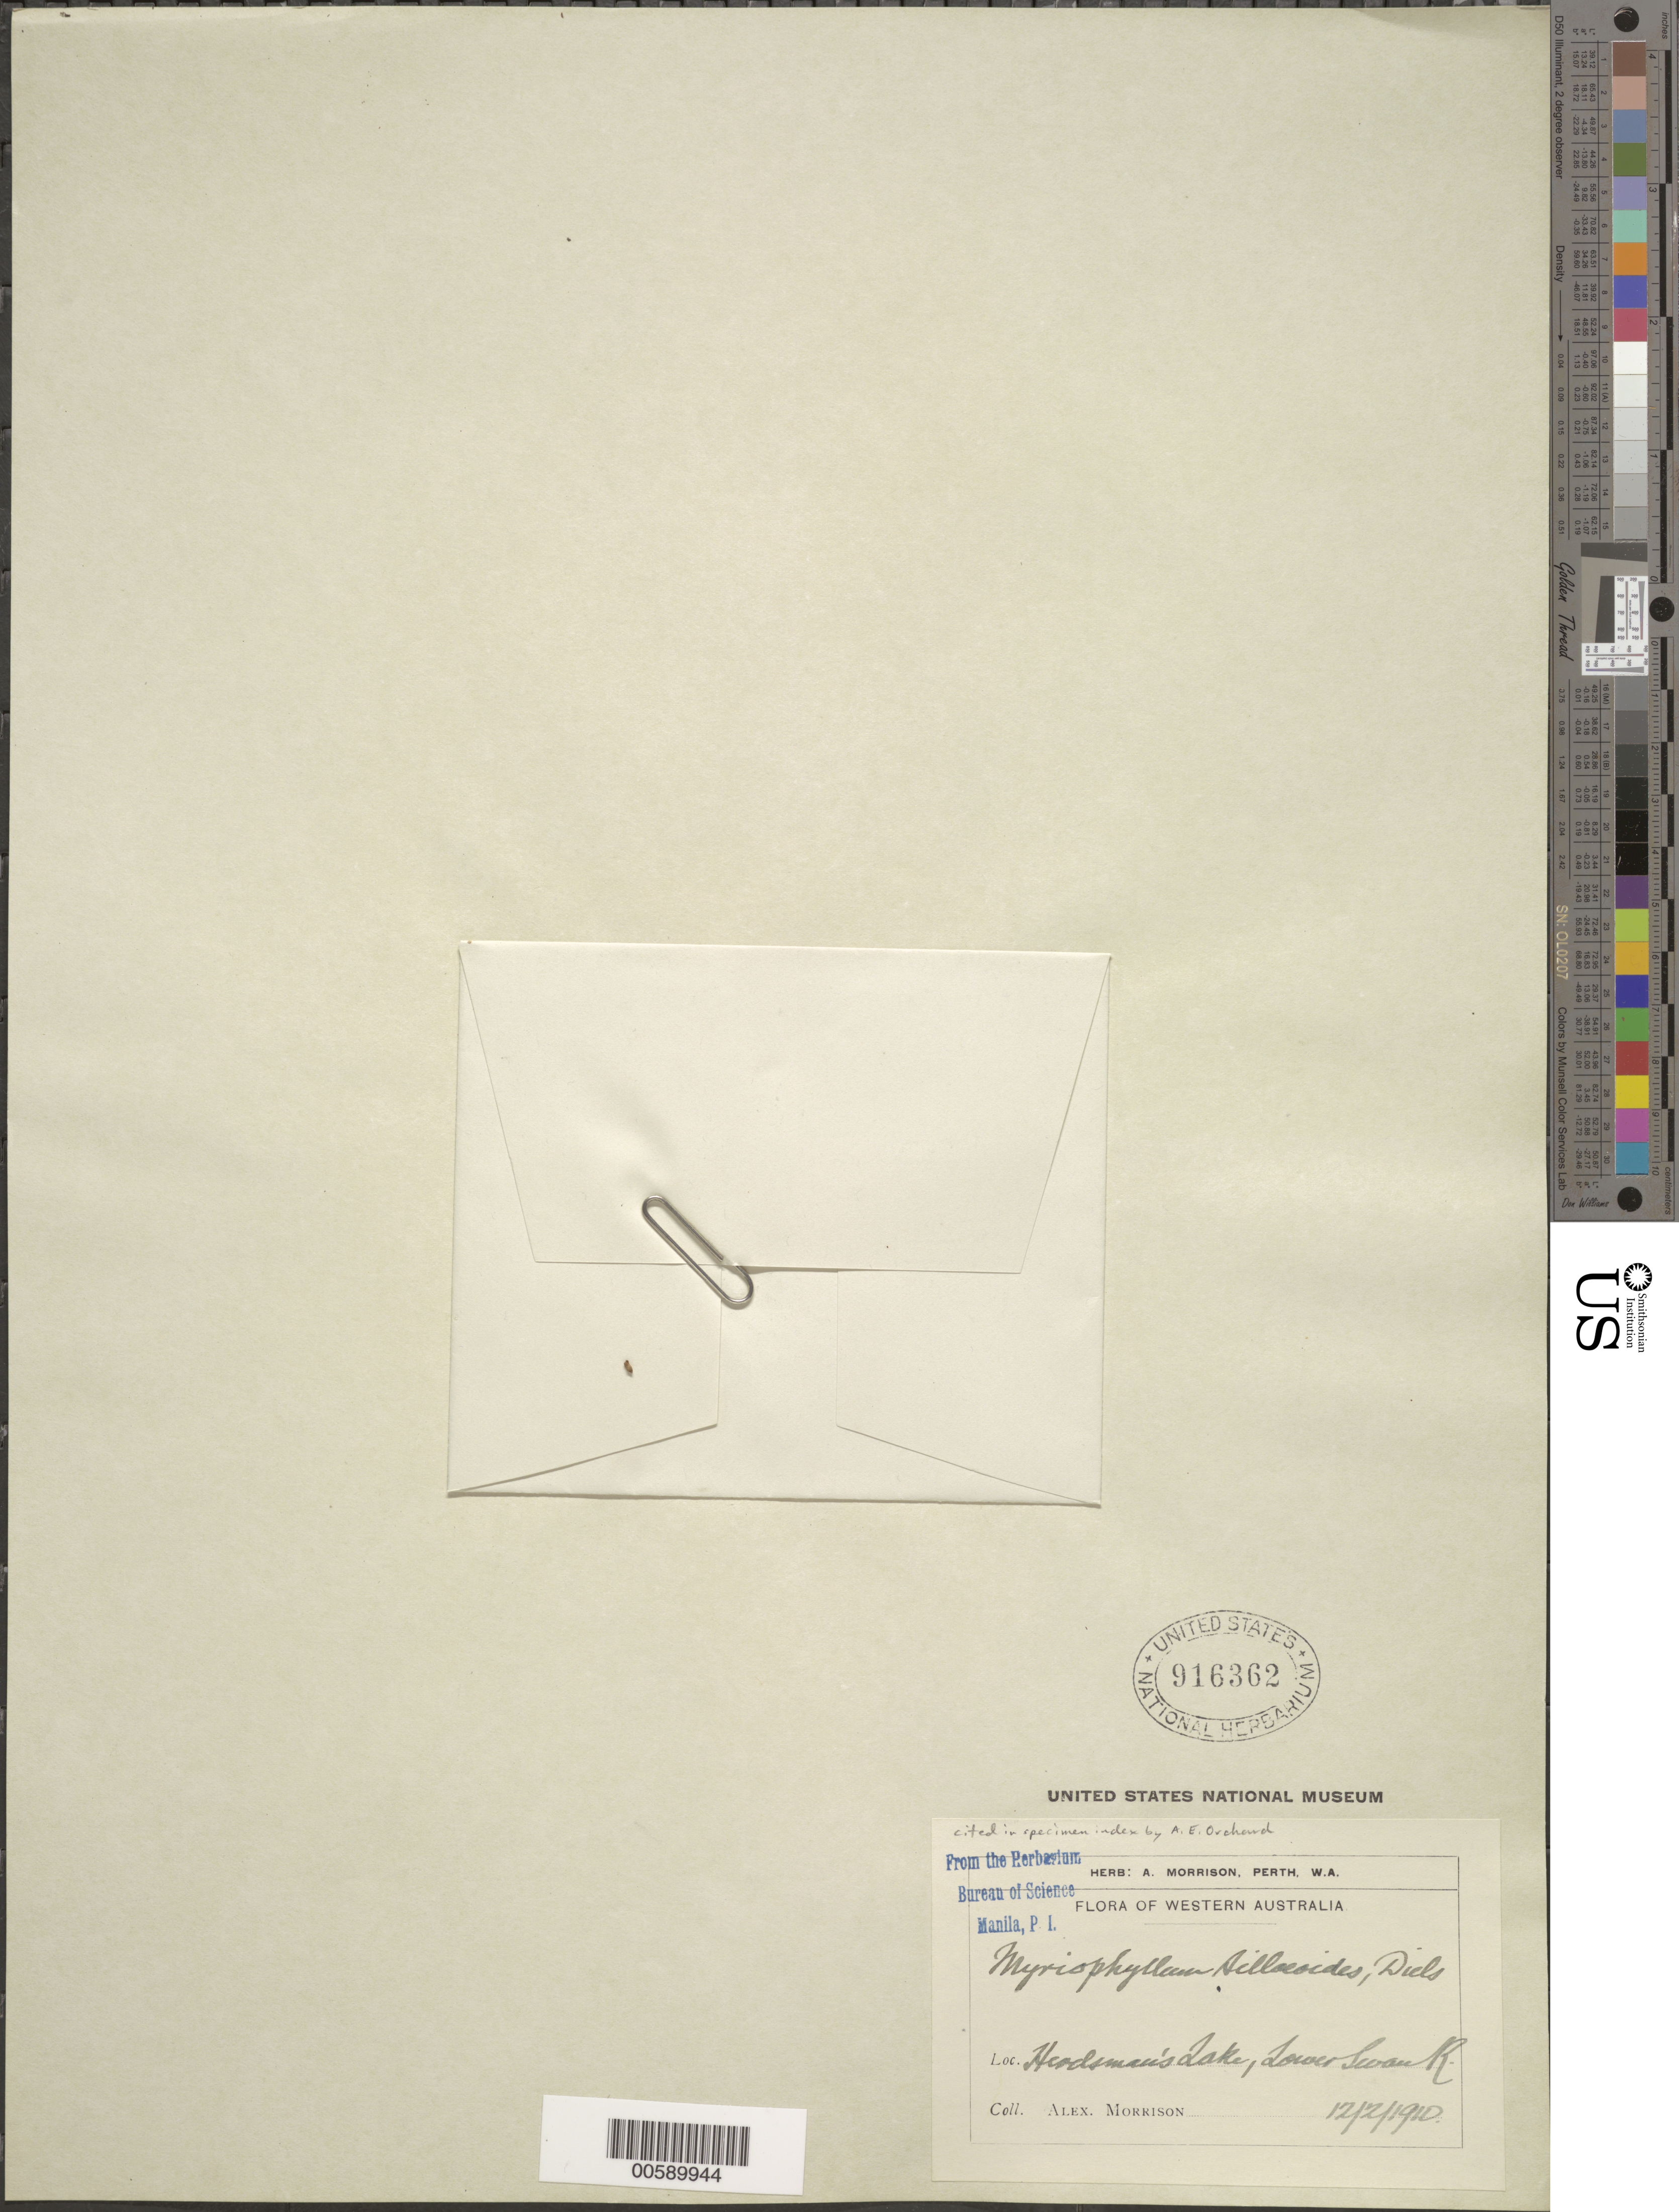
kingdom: Plantae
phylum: Tracheophyta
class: Magnoliopsida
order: Saxifragales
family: Haloragaceae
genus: Myriophyllum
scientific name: Myriophyllum tillaeoides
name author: Diels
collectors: A. Morrison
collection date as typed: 12 Feb 1910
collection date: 1910-02-12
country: Australia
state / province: Western Australia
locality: Headsman's Lake, Lower Swan River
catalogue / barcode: US 916362